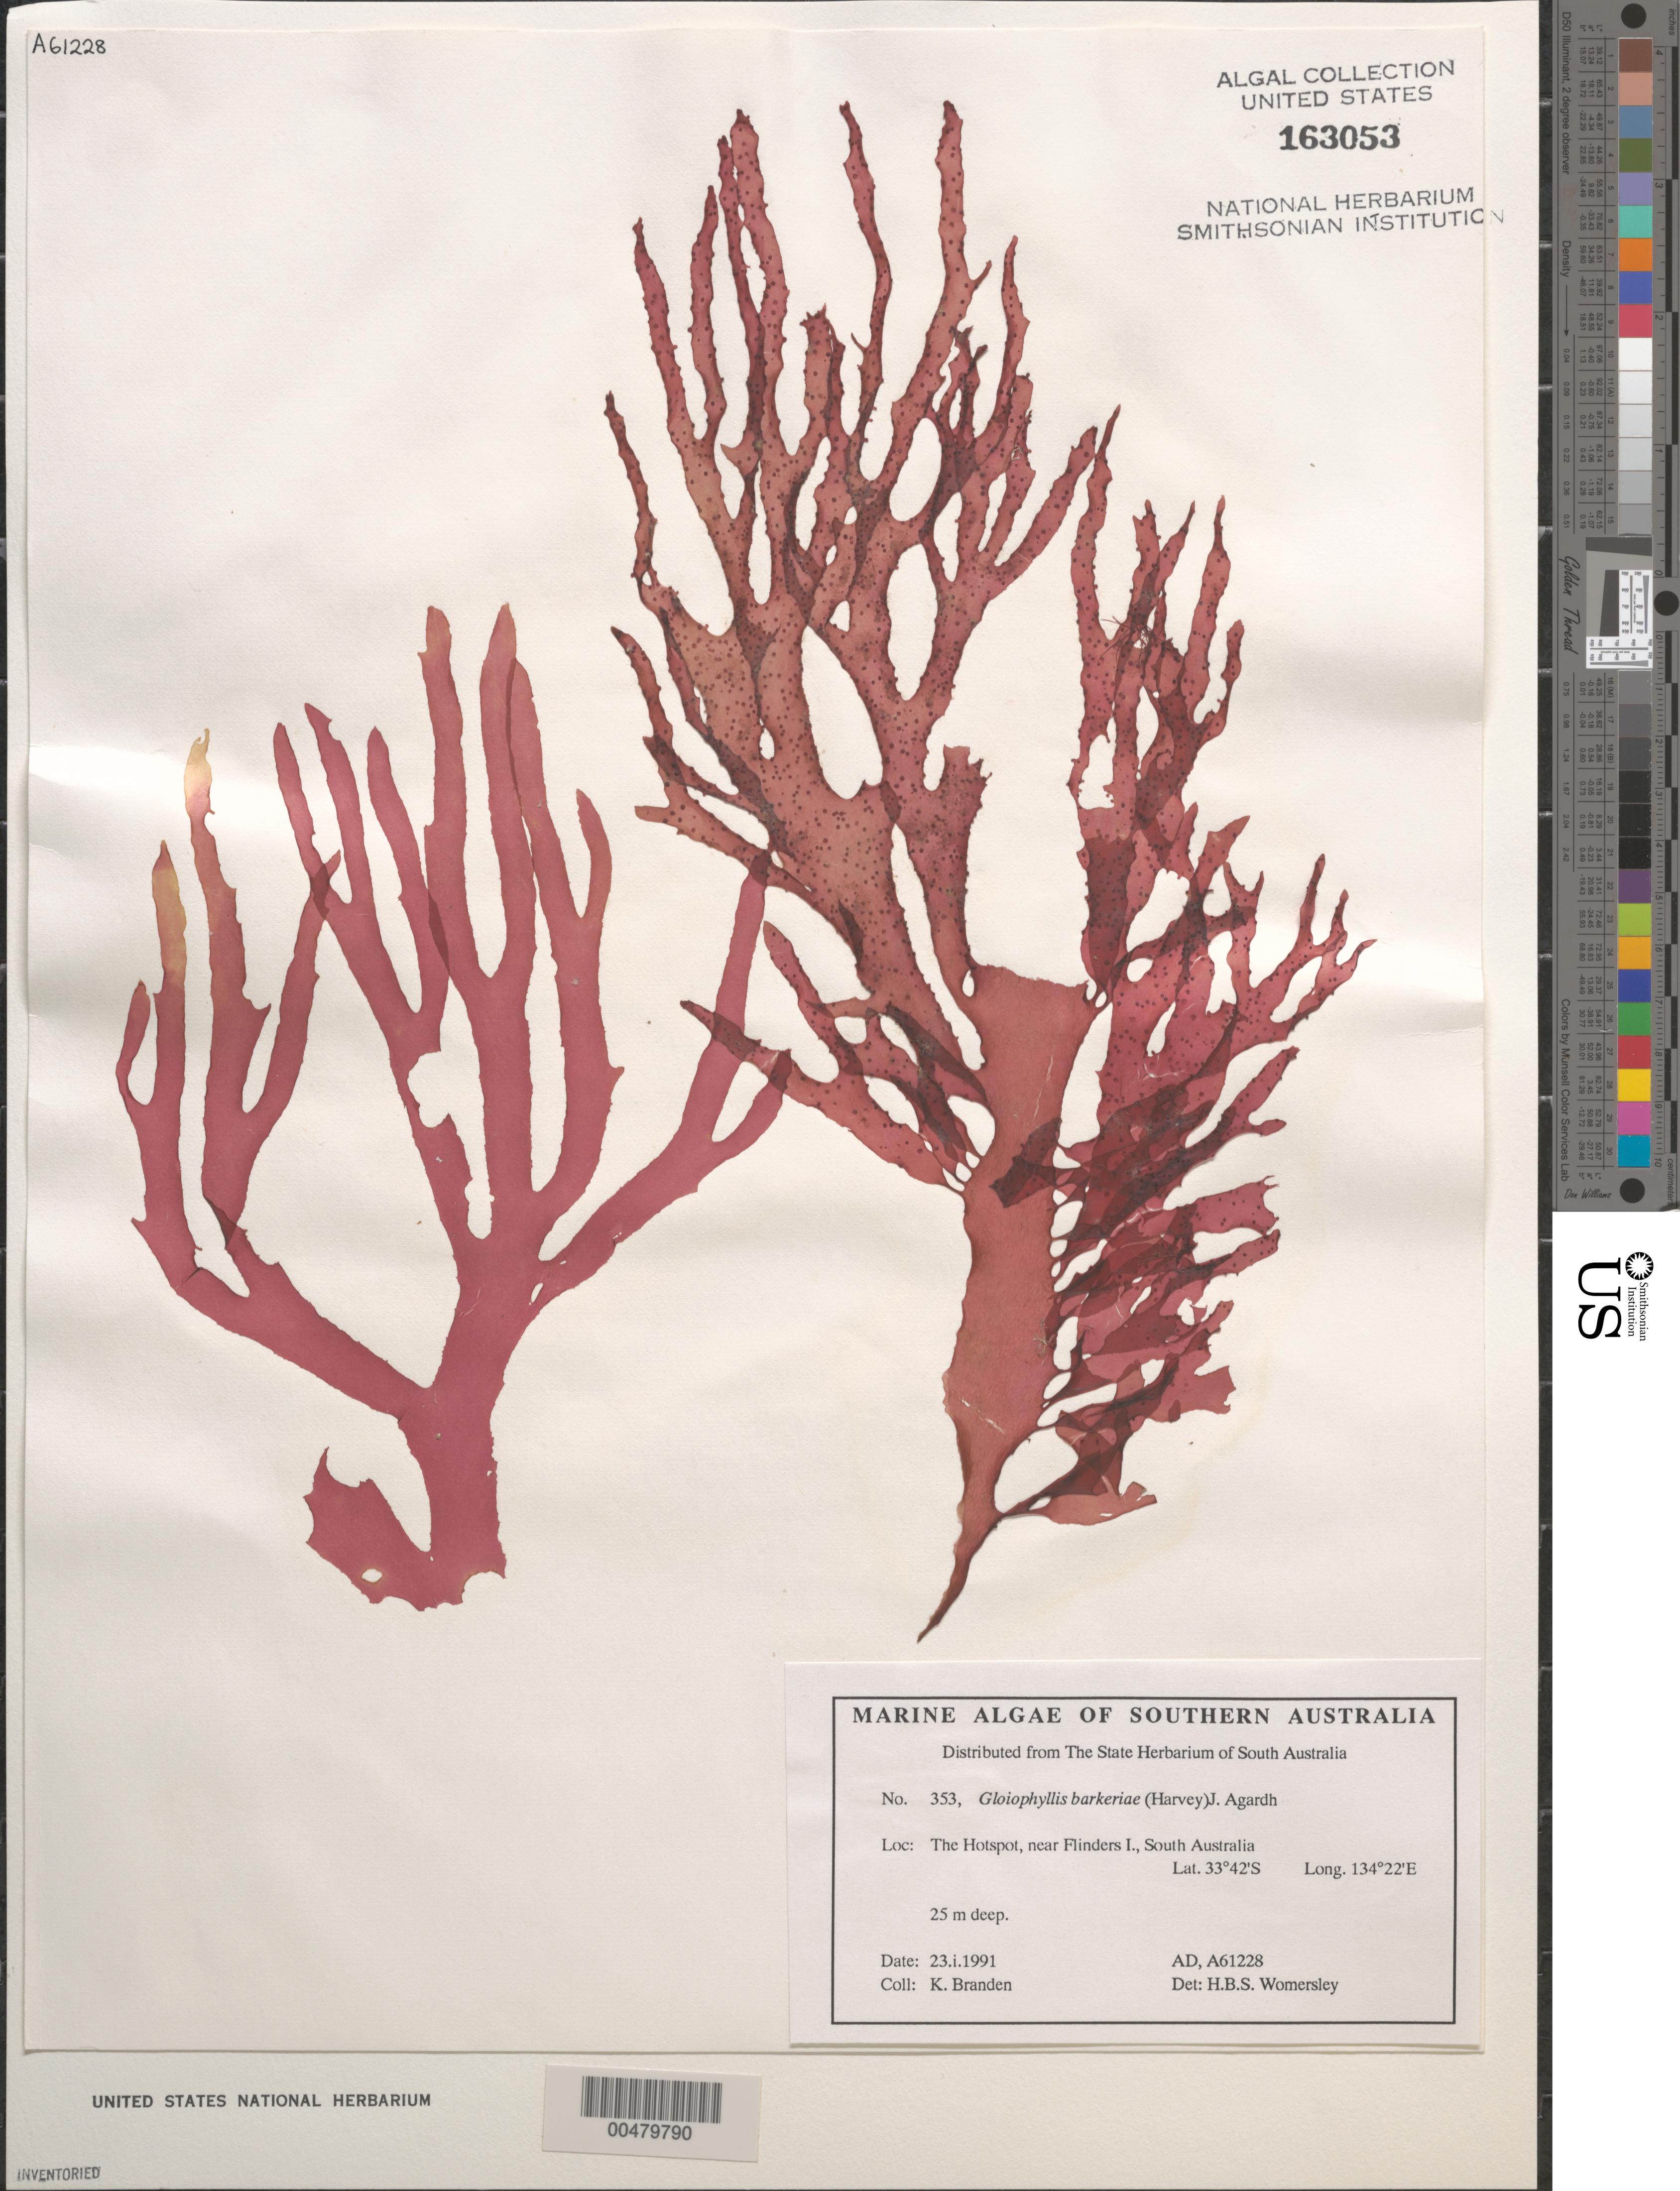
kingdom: Plantae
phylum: Rhodophyta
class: Florideophyceae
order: Gigartinales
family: Cystocloniaceae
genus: Gloiophyllis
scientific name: Gloiophyllis barkeriae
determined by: Womersley, H. B. S.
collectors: K. Branden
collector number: Ad A61228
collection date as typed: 23 Jan 1991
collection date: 1991-01-23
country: Australia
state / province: South Australia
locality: The Hotspot, near Flinders Island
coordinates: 33 42'S, 134 22'E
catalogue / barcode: US 163053